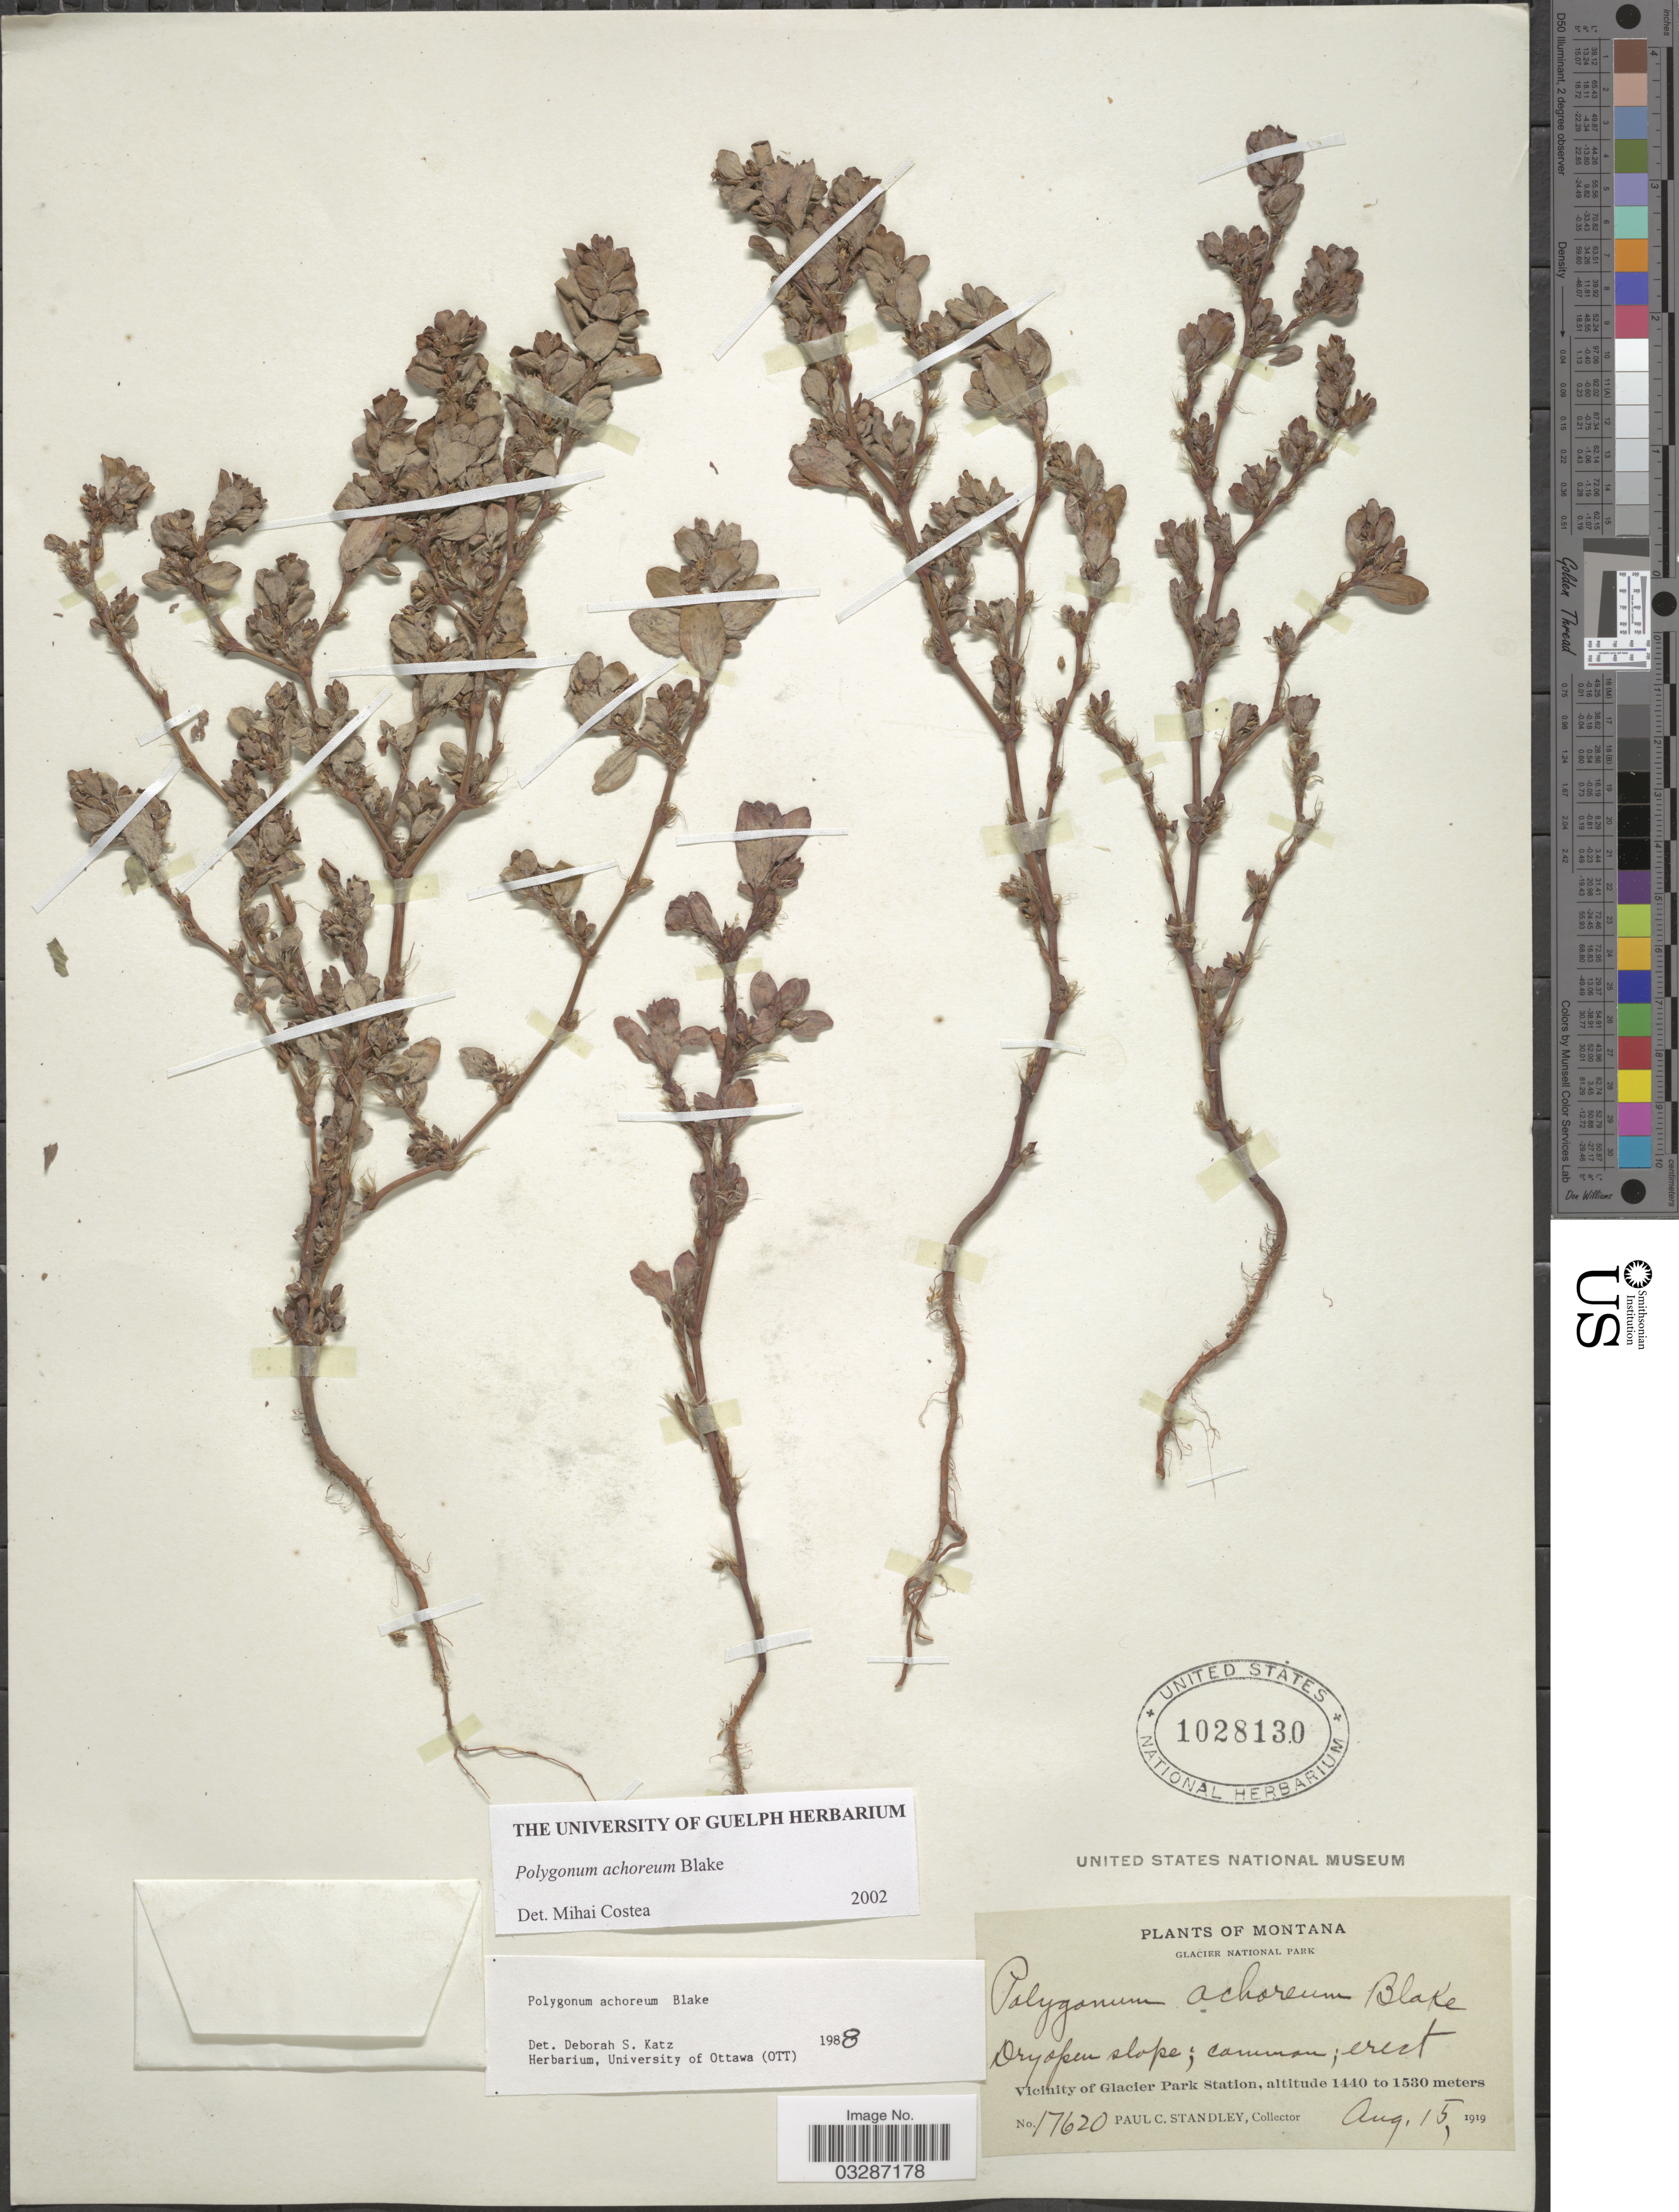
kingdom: Plantae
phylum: Tracheophyta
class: Magnoliopsida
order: Caryophyllales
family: Polygonaceae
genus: Polygonum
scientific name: Polygonum achoreum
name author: S.F. Blake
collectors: P. C. Standley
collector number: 17620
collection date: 1919-08-15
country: United States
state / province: Montana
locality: Glacier National Park. Vicinity of Glacier Park Station.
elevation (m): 1440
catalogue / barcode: US 1028130